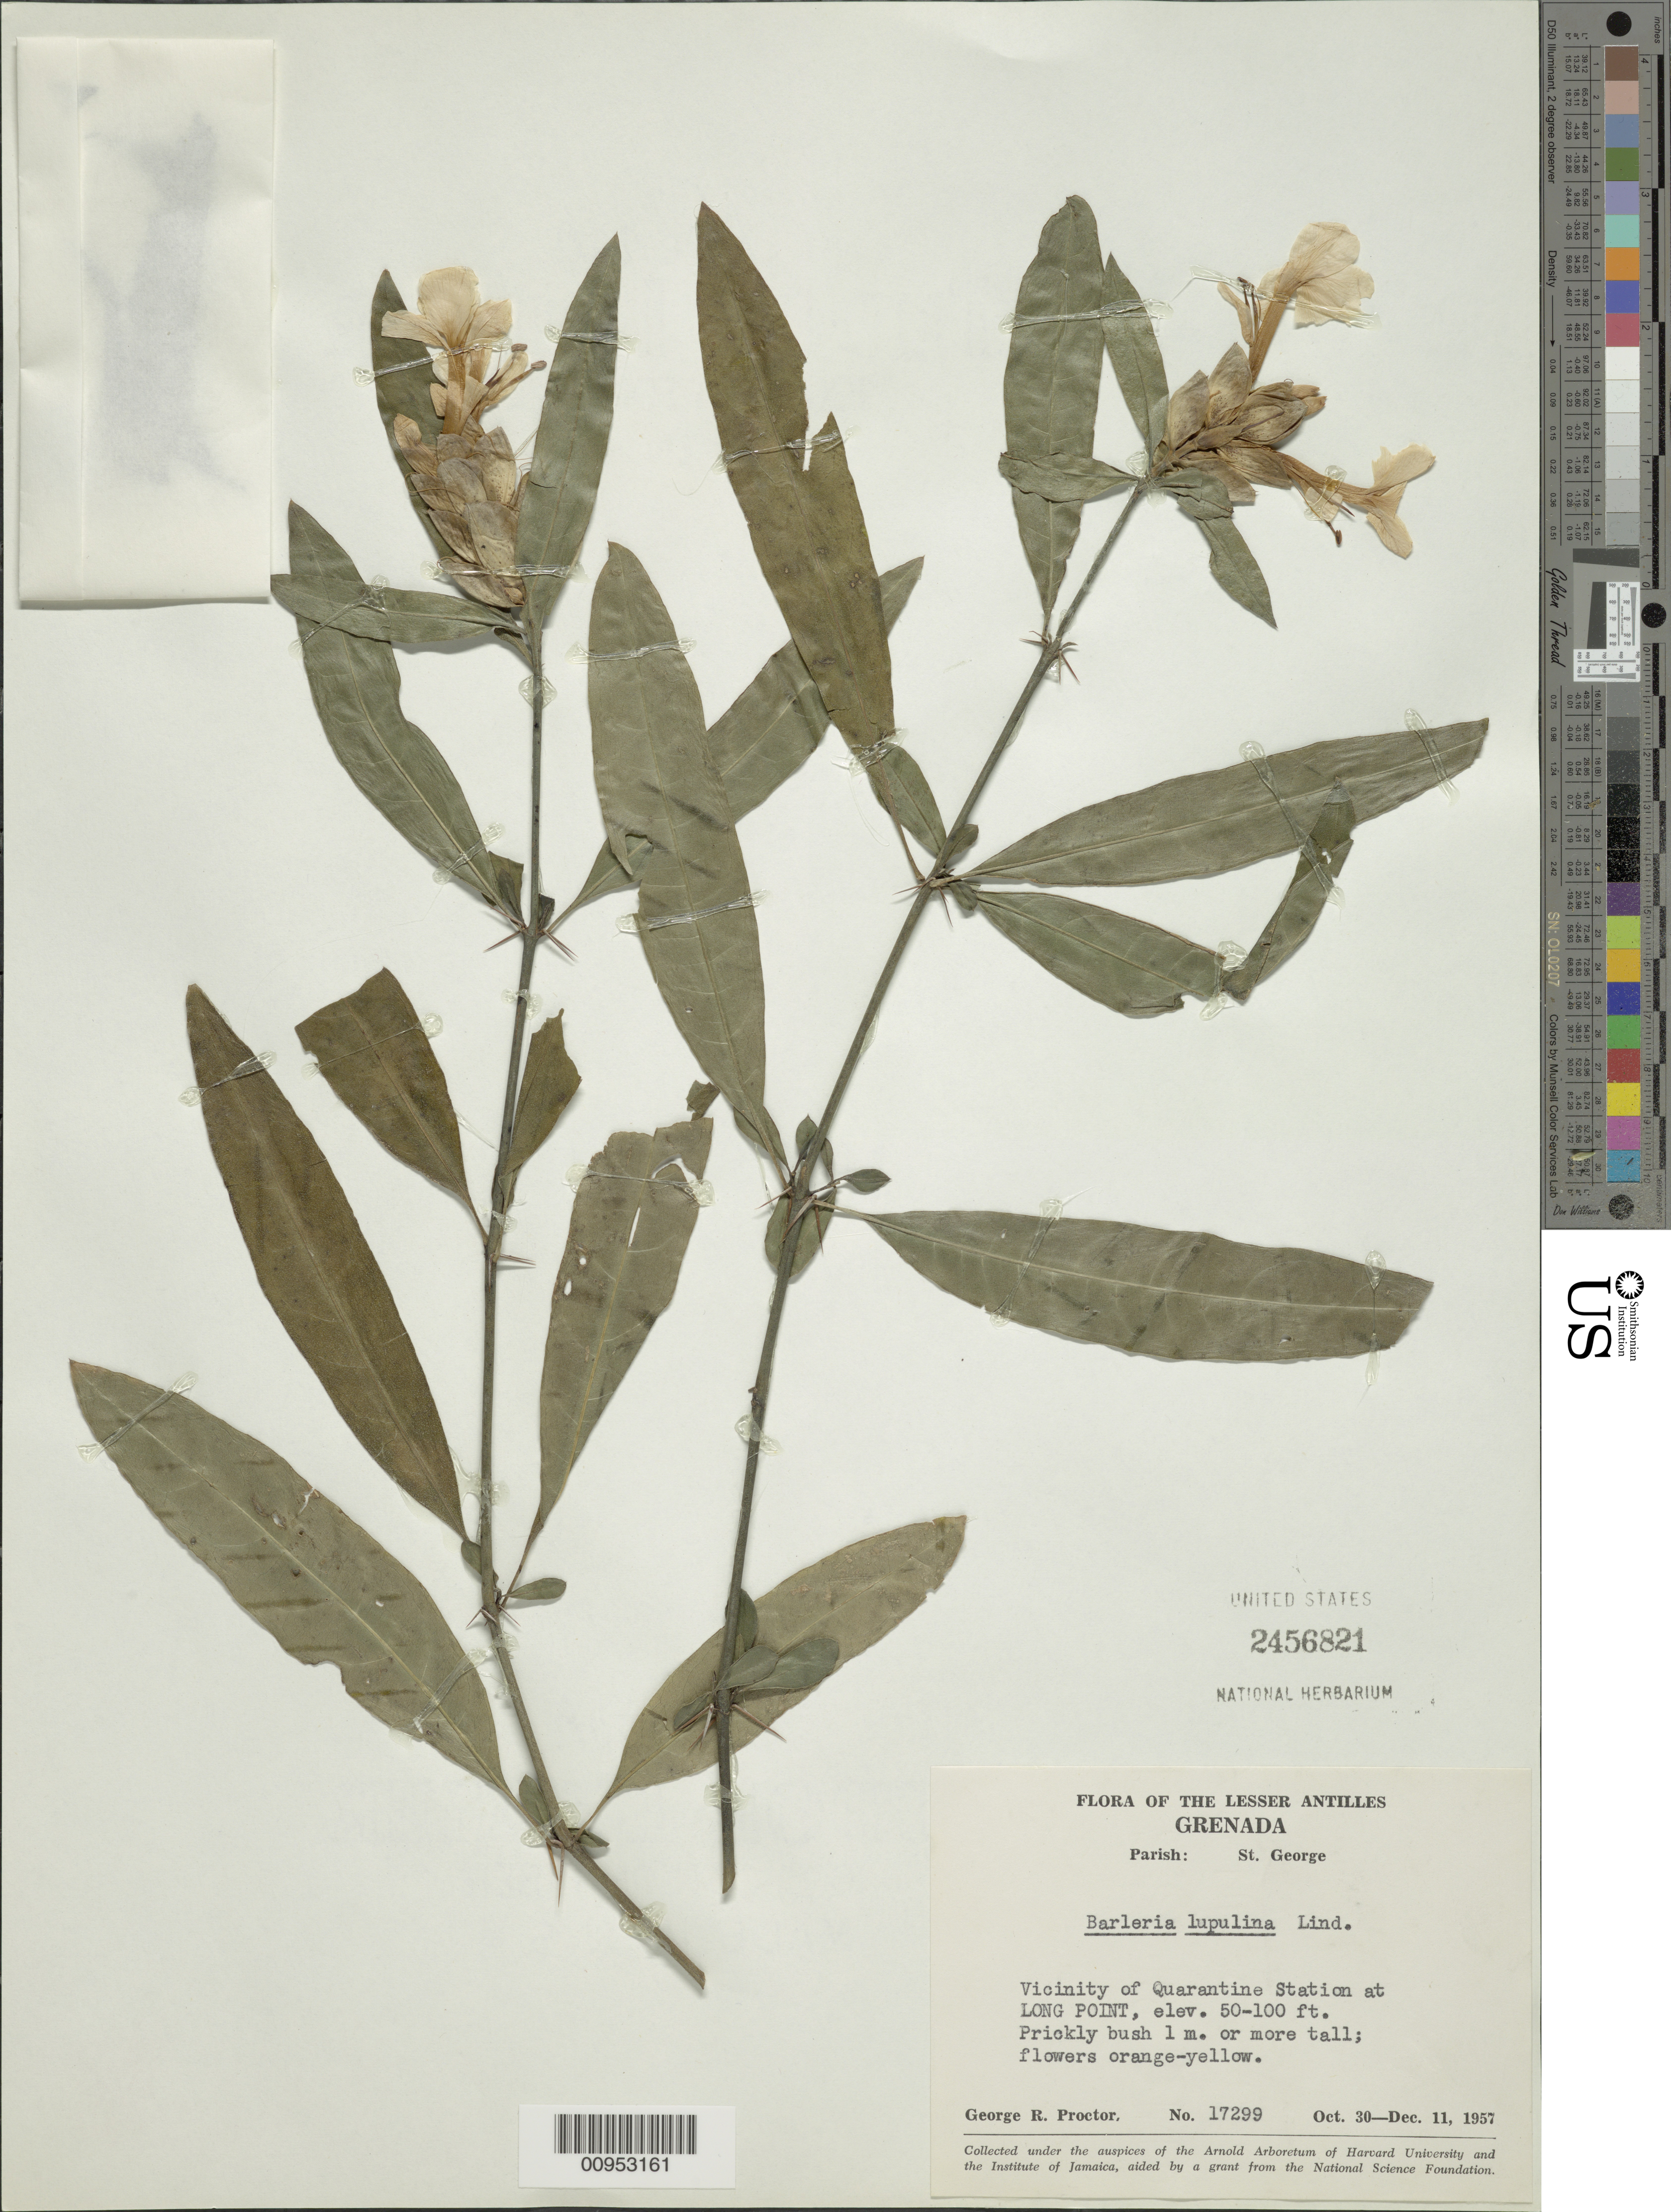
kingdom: Plantae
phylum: Tracheophyta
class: Magnoliopsida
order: Lamiales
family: Acanthaceae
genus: Barleria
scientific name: Barleria lupulina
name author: Lindl.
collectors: G. R. Proctor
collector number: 17299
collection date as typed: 30 Oct 1957 to 11 Dec 1957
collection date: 1957-10-30/1957-12-11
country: Grenada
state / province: Saint George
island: Grenada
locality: Quarantine Station vicinity at Long Point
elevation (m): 15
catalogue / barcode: US 2456821